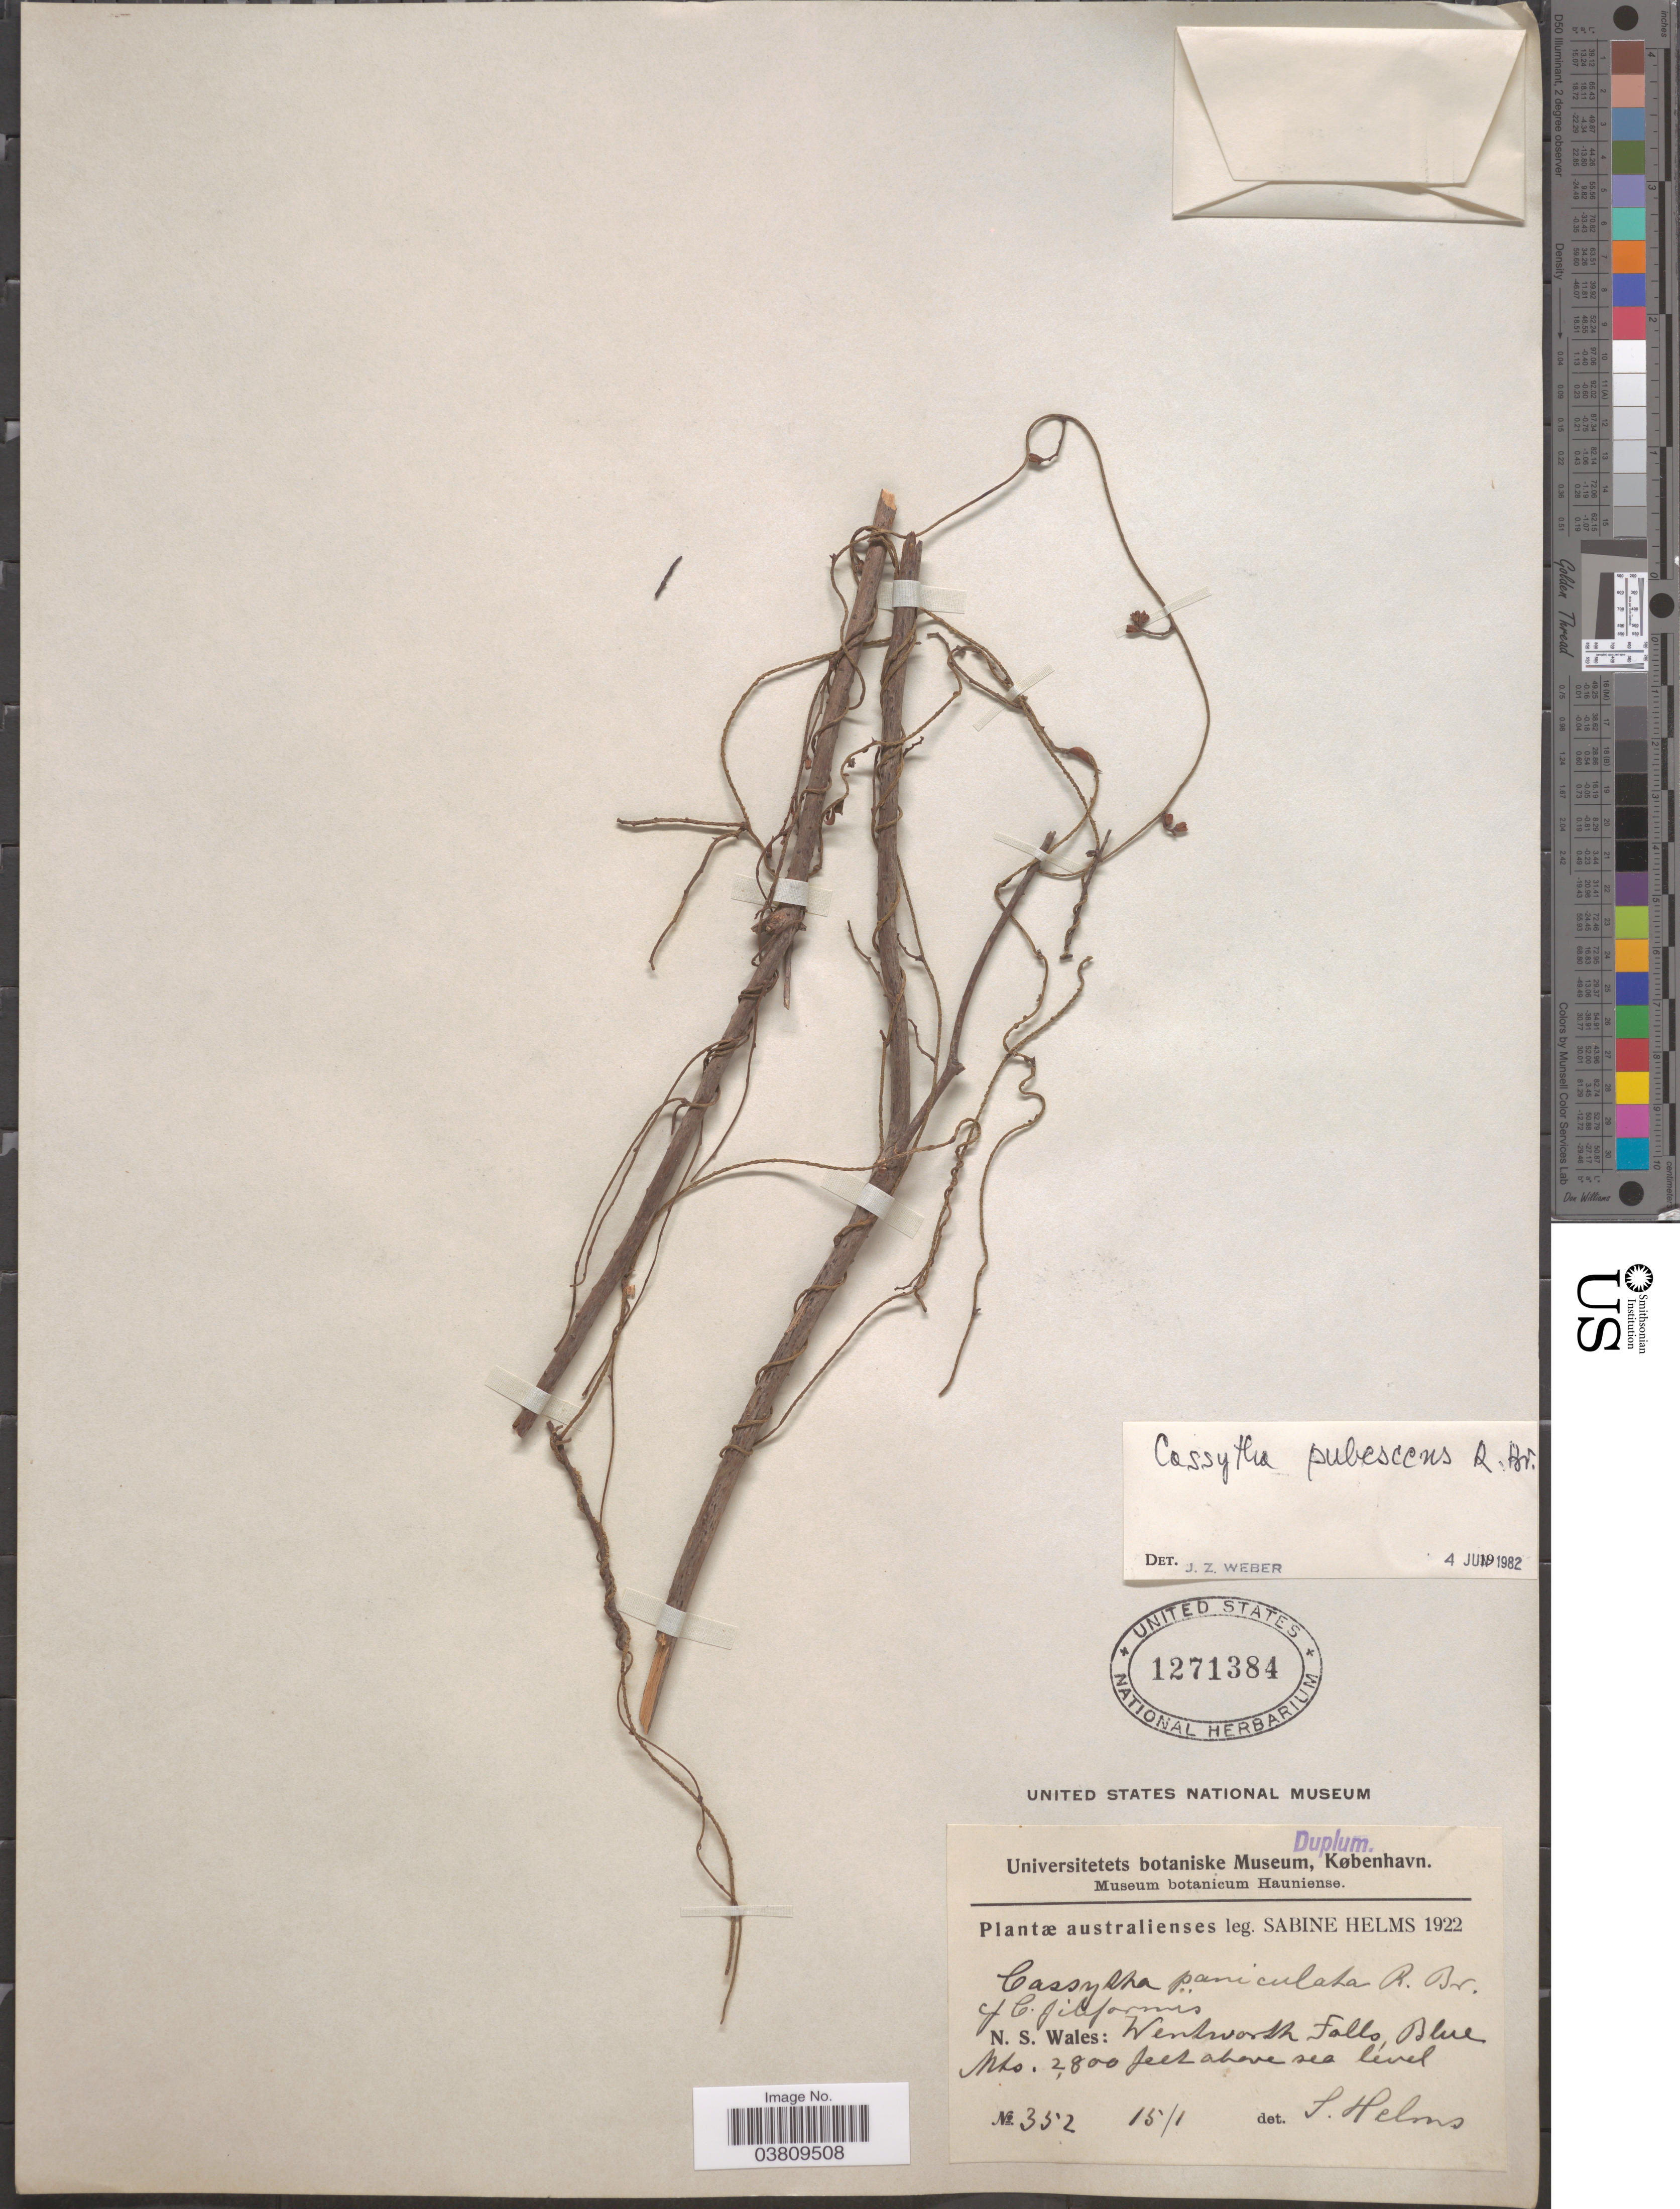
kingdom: Plantae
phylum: Tracheophyta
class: Magnoliopsida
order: Laurales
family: Lauraceae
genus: Cassytha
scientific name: Cassytha pubescens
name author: R. Br.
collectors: S. Helms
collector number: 352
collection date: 1922-01-15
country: Australia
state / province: New South Wales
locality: Australienses. Wentworth Falls, Blue Mts.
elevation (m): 853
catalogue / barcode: US 1271384